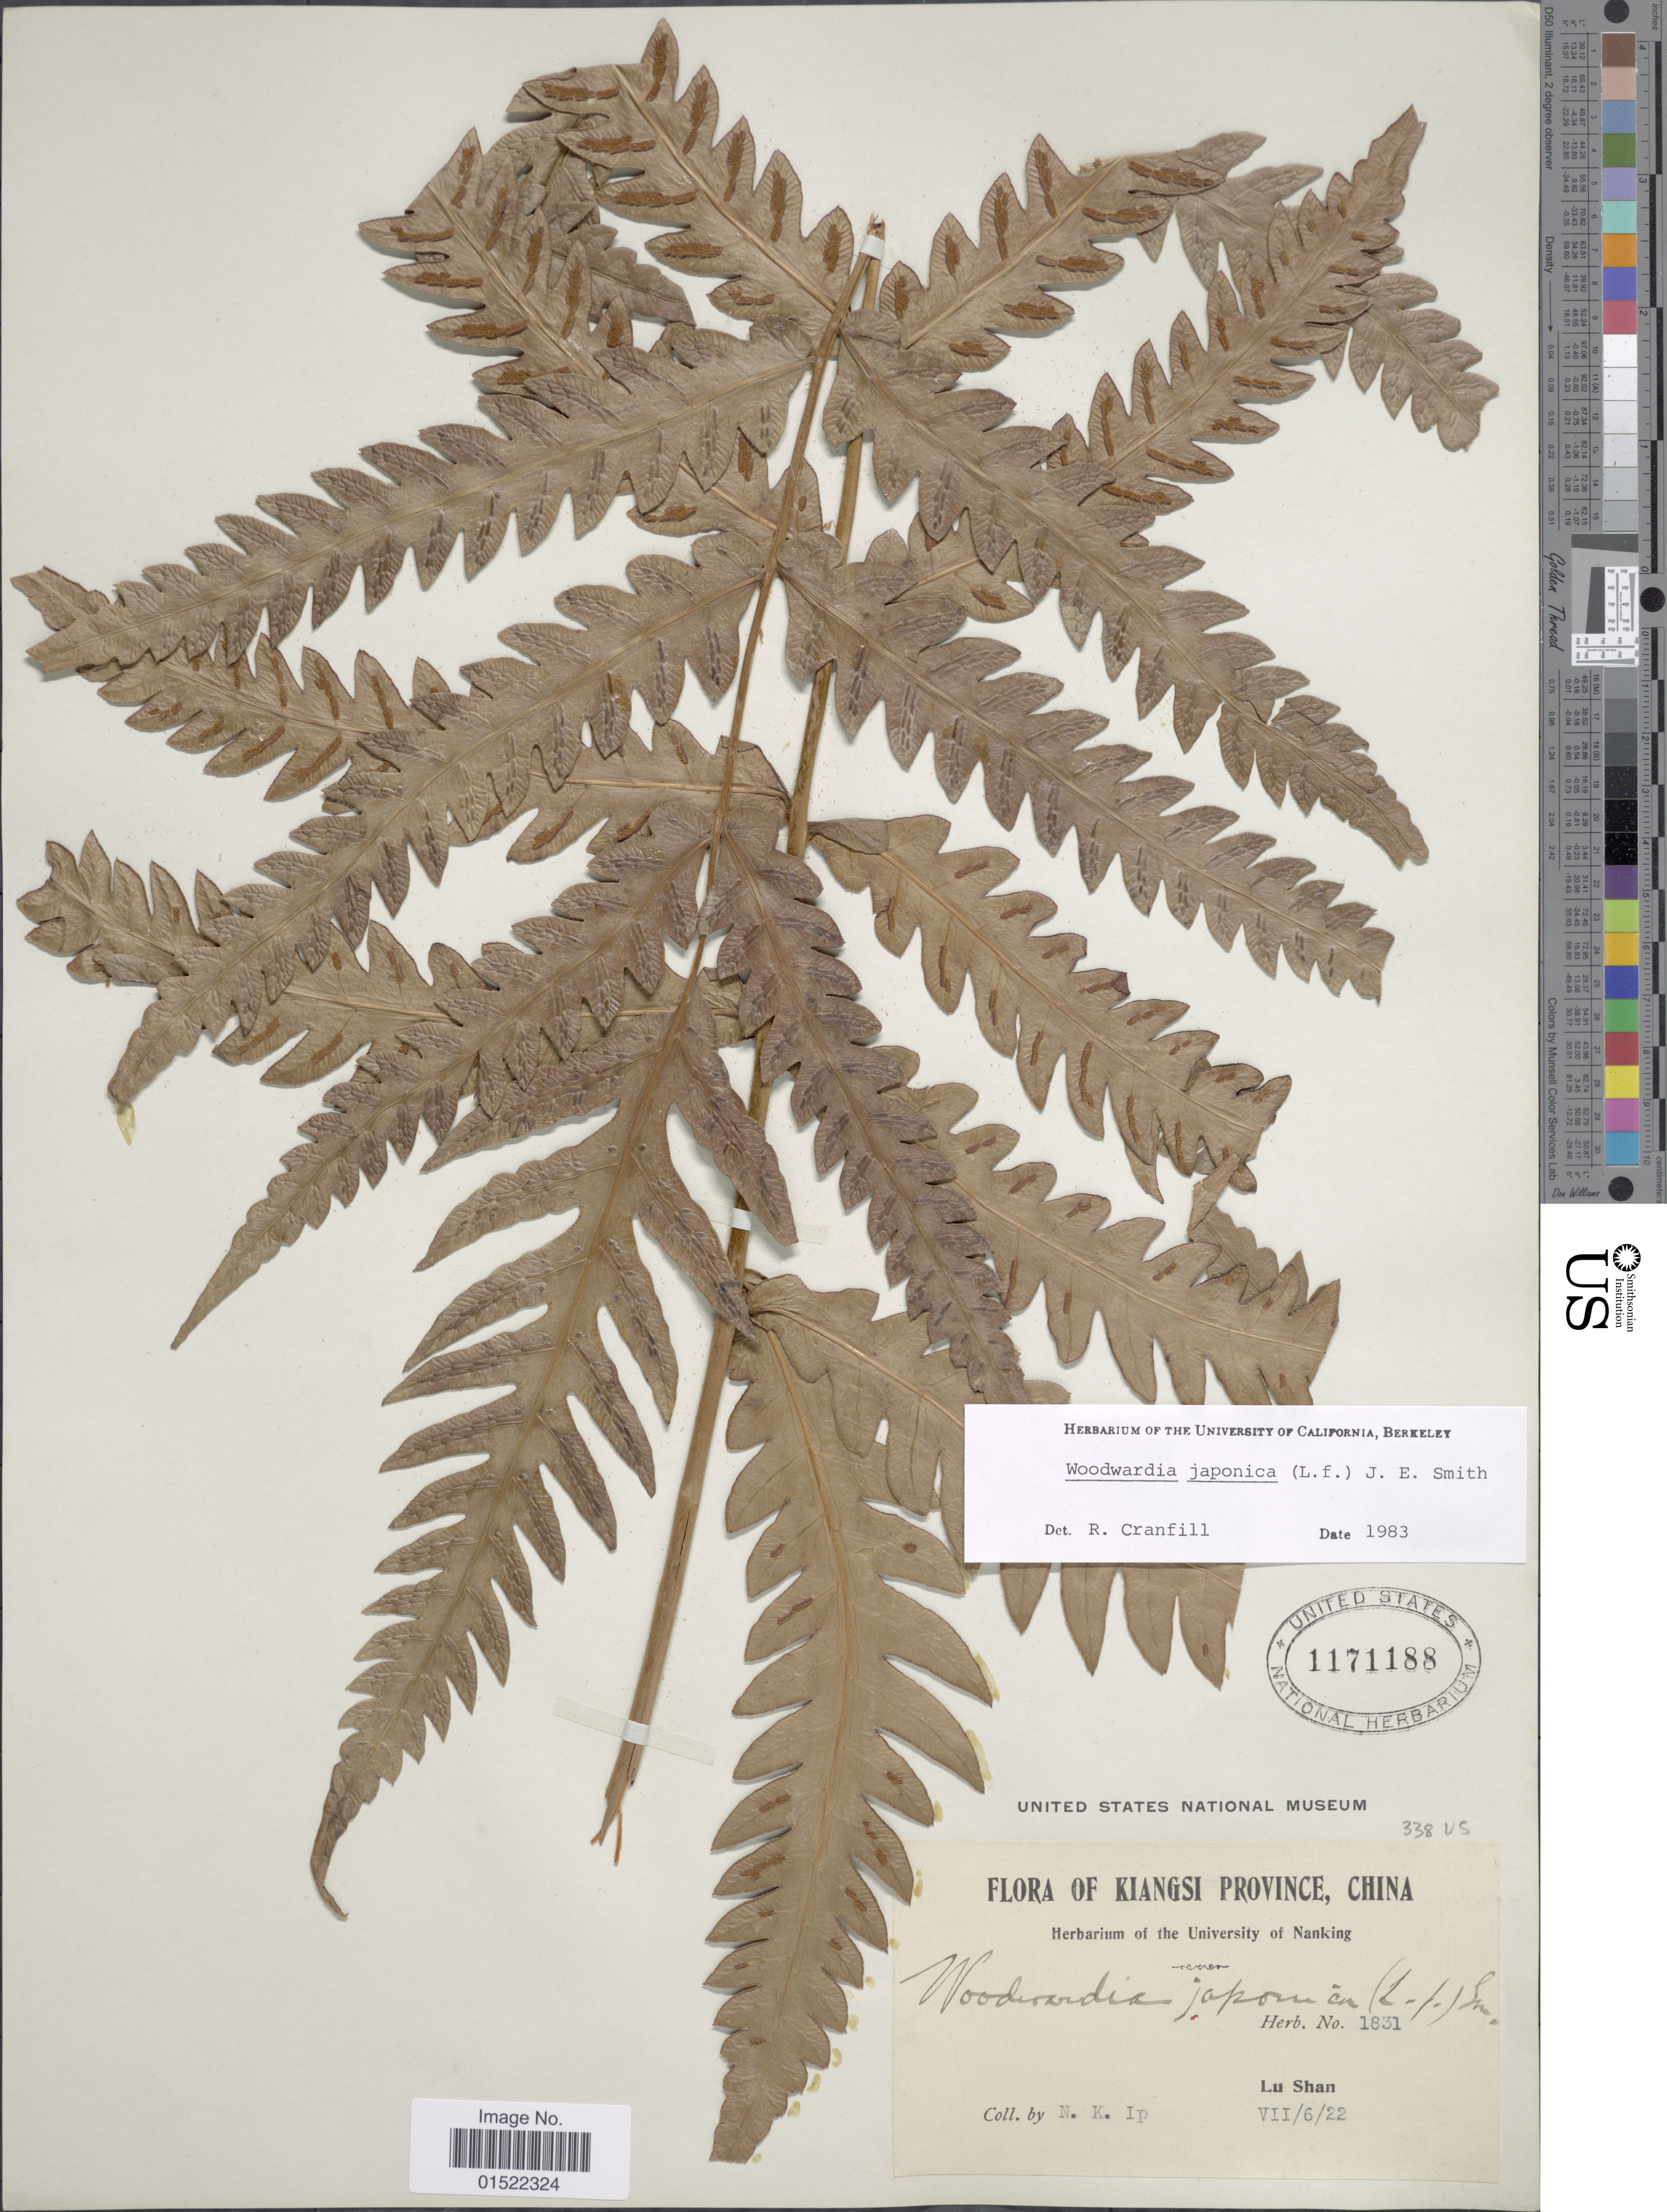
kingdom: Plantae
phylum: Tracheophyta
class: Polypodiopsida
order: Polypodiales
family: Blechnaceae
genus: Woodwardia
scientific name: Woodwardia japonica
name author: (L. f.) Sm.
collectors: N. Ip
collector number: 1831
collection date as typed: Transcribed d/m/y: 6/7/22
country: China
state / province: Jiangxi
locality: Kiangsi Province, Lu Shan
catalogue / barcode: US 1171188